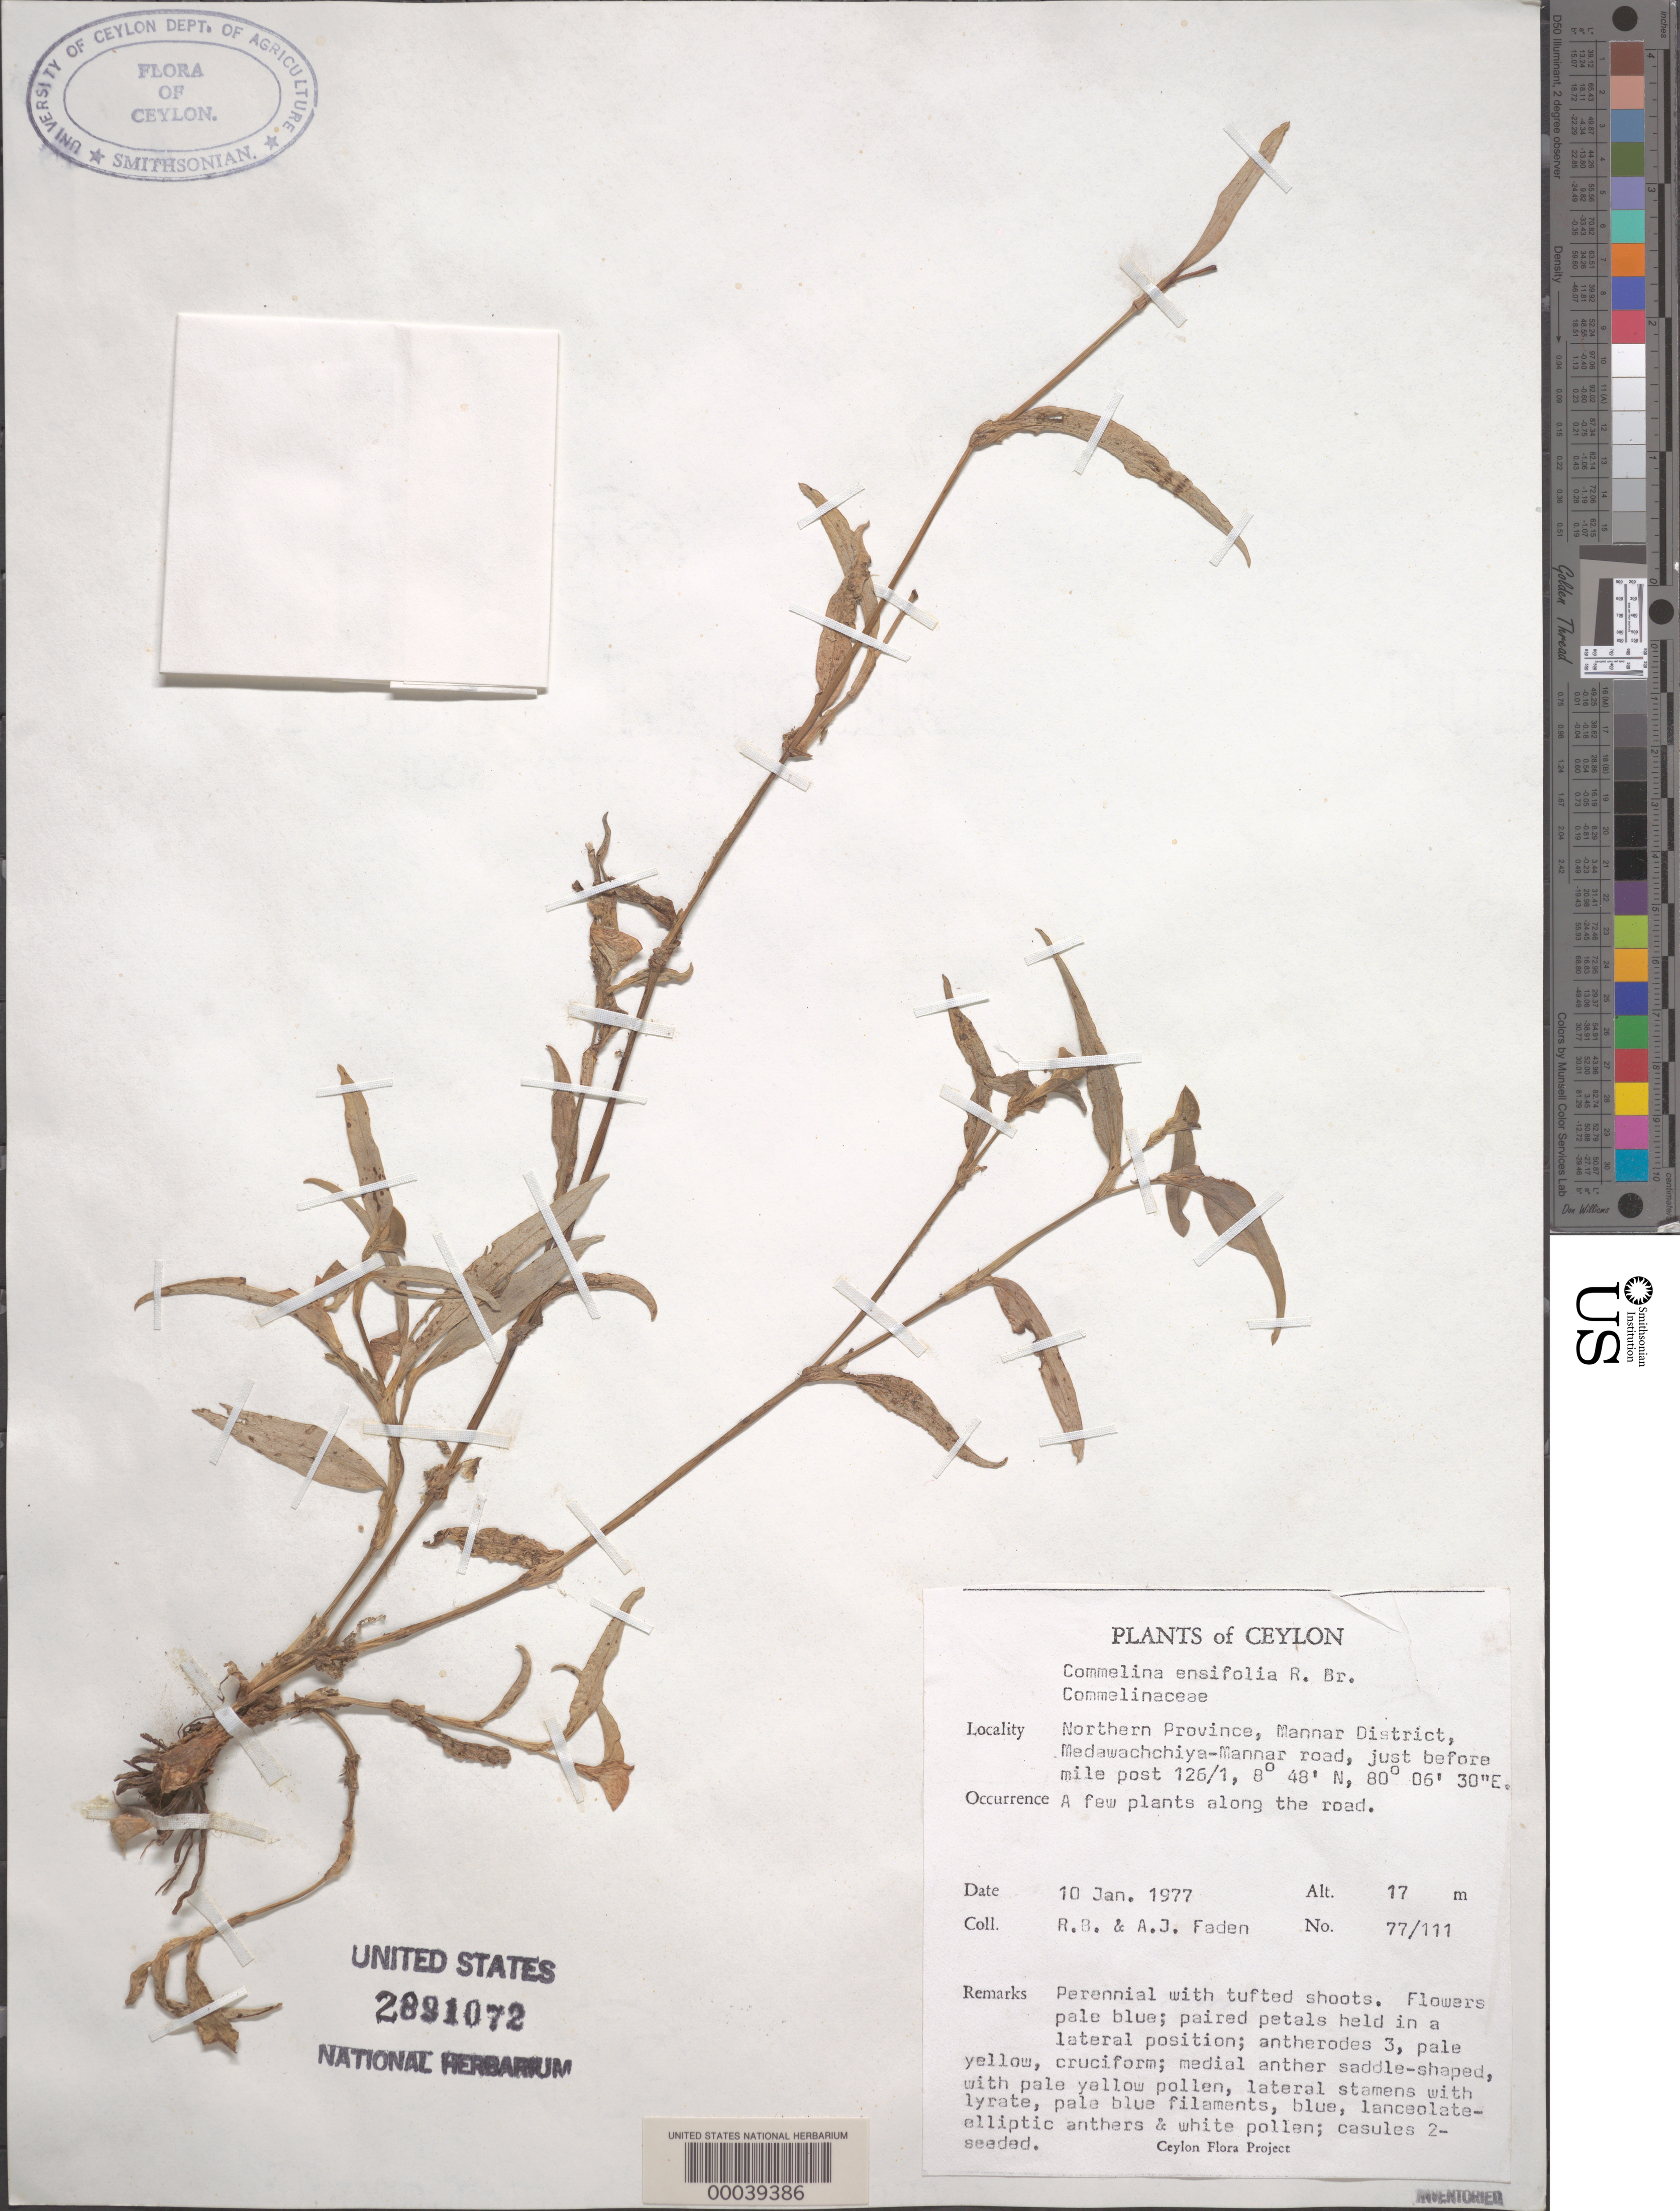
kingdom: Plantae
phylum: Tracheophyta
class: Liliopsida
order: Commelinales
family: Commelinaceae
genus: Commelina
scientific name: Commelina ensifolia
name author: R. Br.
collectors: R. B. Faden & A. J. Faden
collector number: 77/111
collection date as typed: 10 Jan 1977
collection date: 1977-01-10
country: Sri Lanka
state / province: Northern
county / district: Mannar Dist.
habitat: Roadside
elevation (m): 17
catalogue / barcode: US 2891072